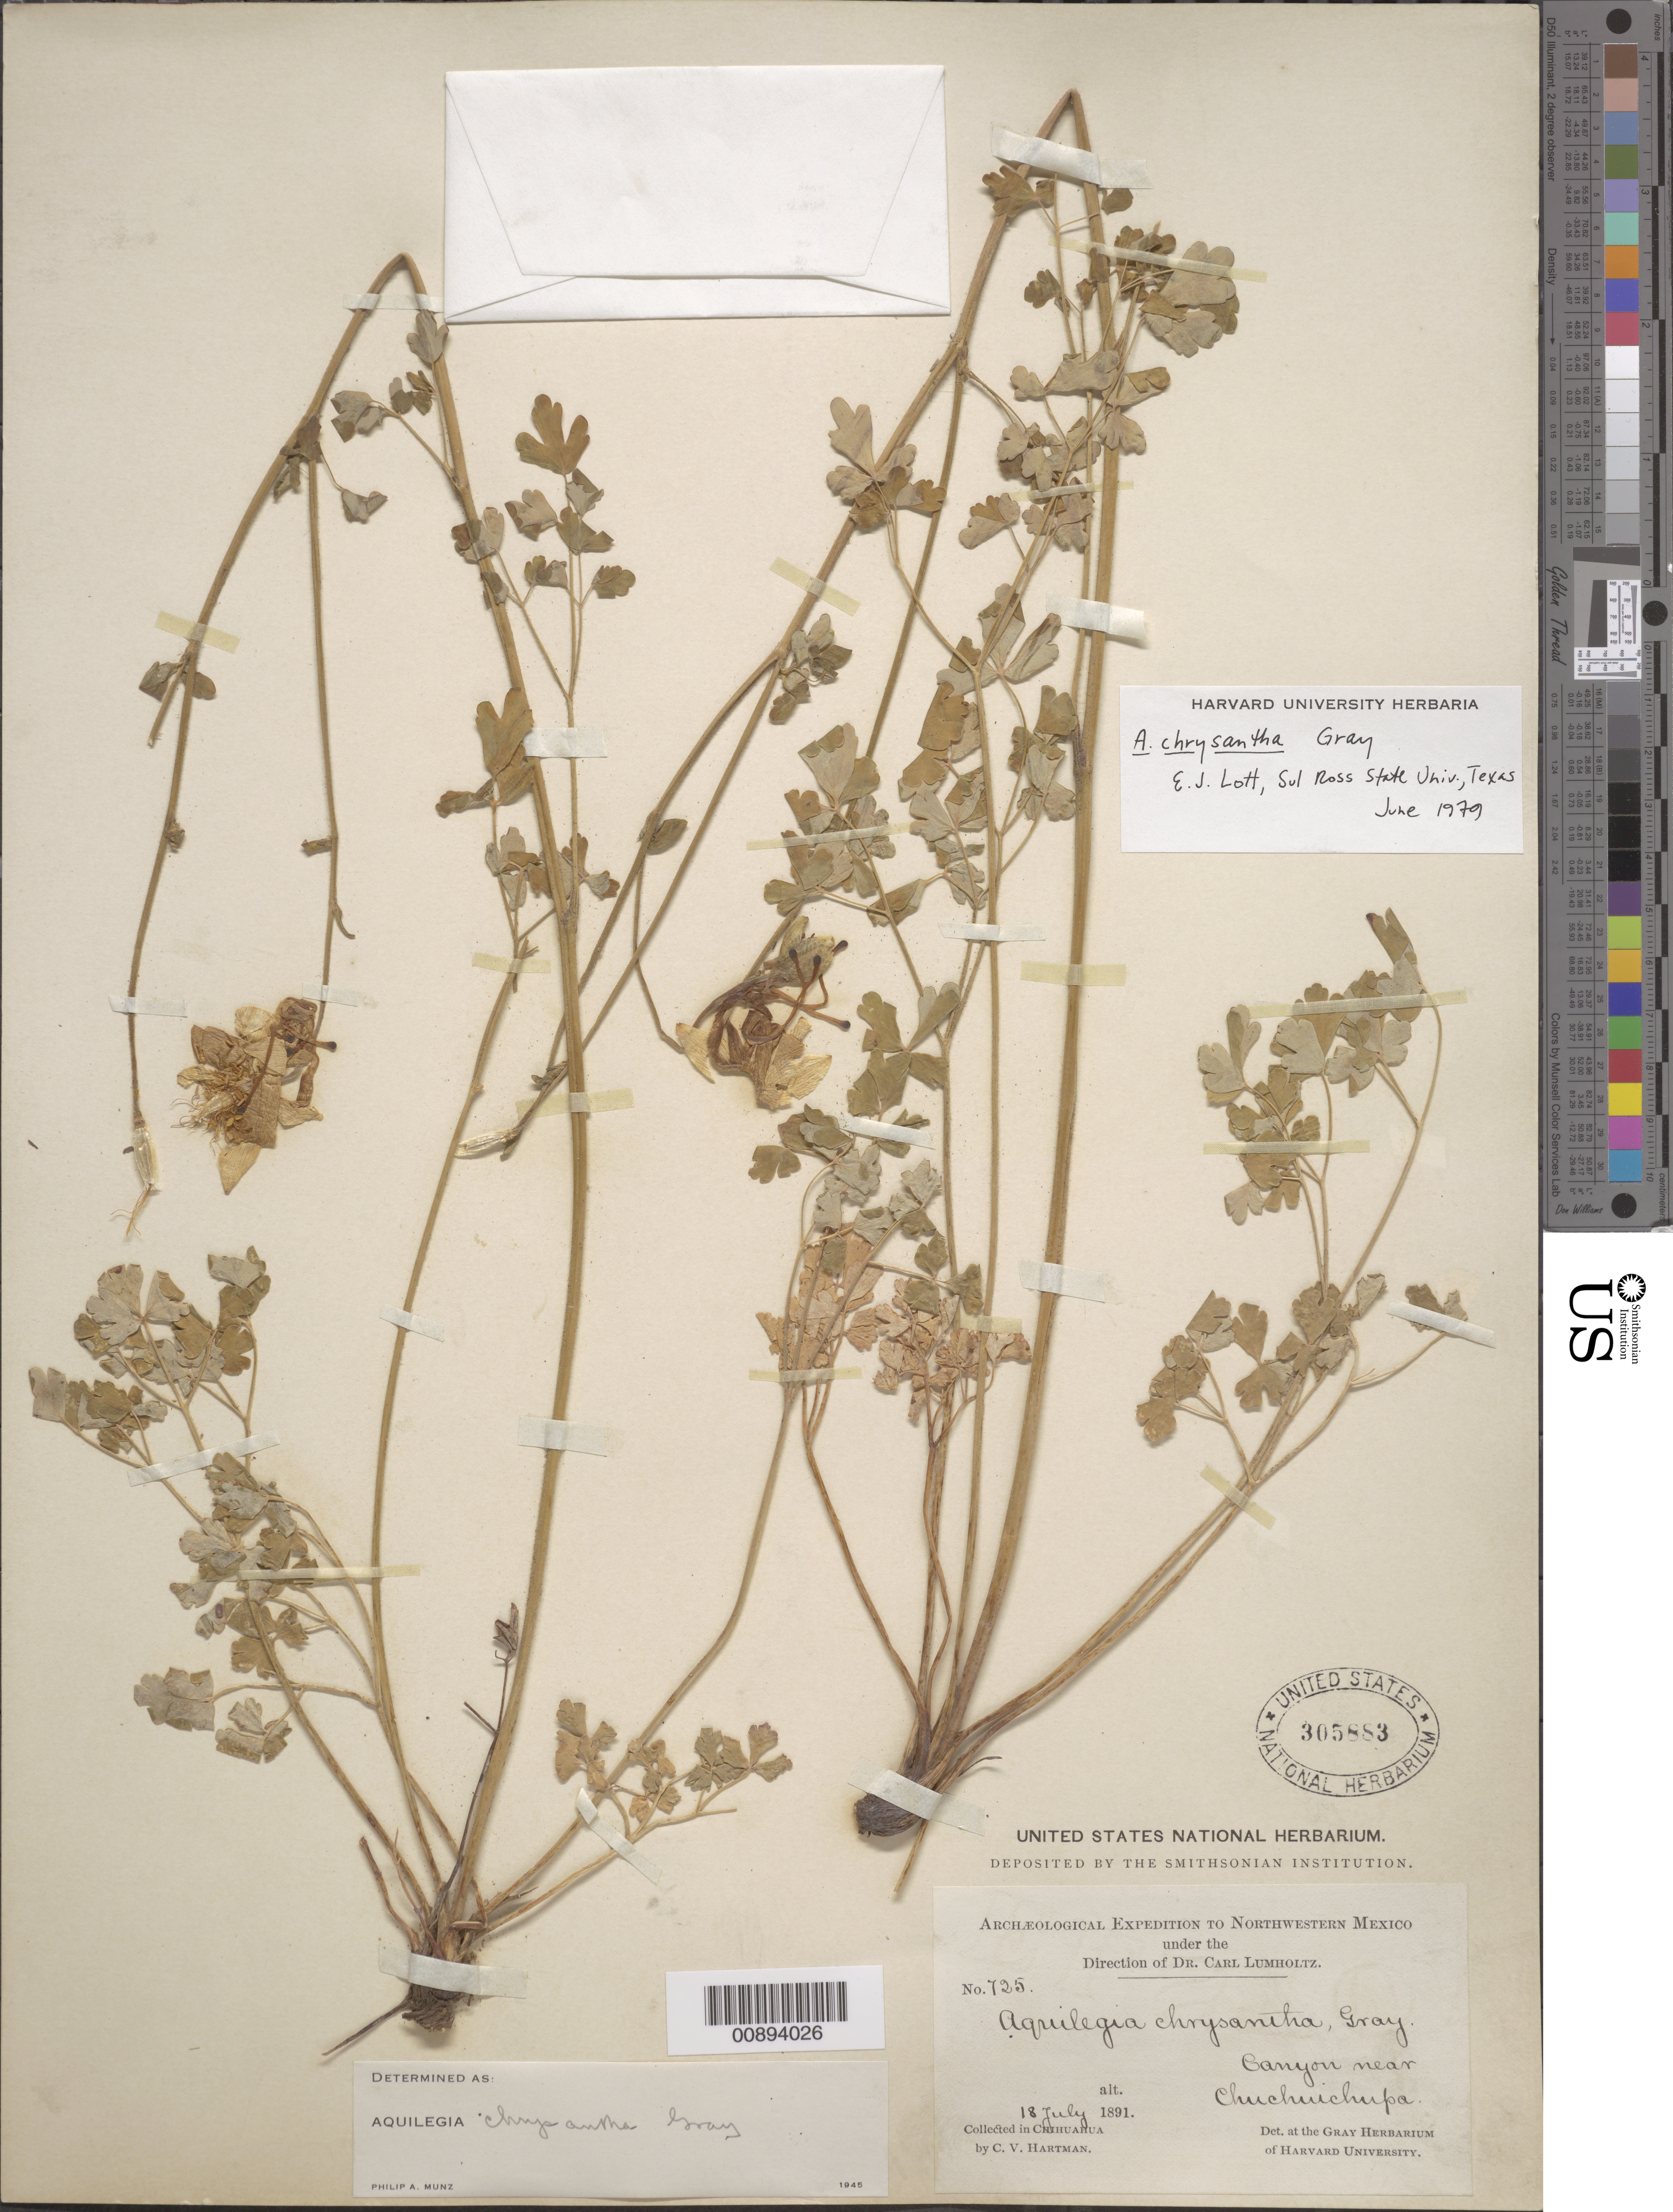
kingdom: Plantae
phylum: Tracheophyta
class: Magnoliopsida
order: Ranunculales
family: Ranunculaceae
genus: Aquilegia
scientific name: Aquilegia chrysantha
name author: A. Gray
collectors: C. V. Hartman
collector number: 725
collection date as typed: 18 Jul 1891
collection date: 1891-07-18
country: Mexico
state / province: Chihuahua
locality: Canyon near Chuchuichupa, Chihuahua.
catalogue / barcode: US 305883